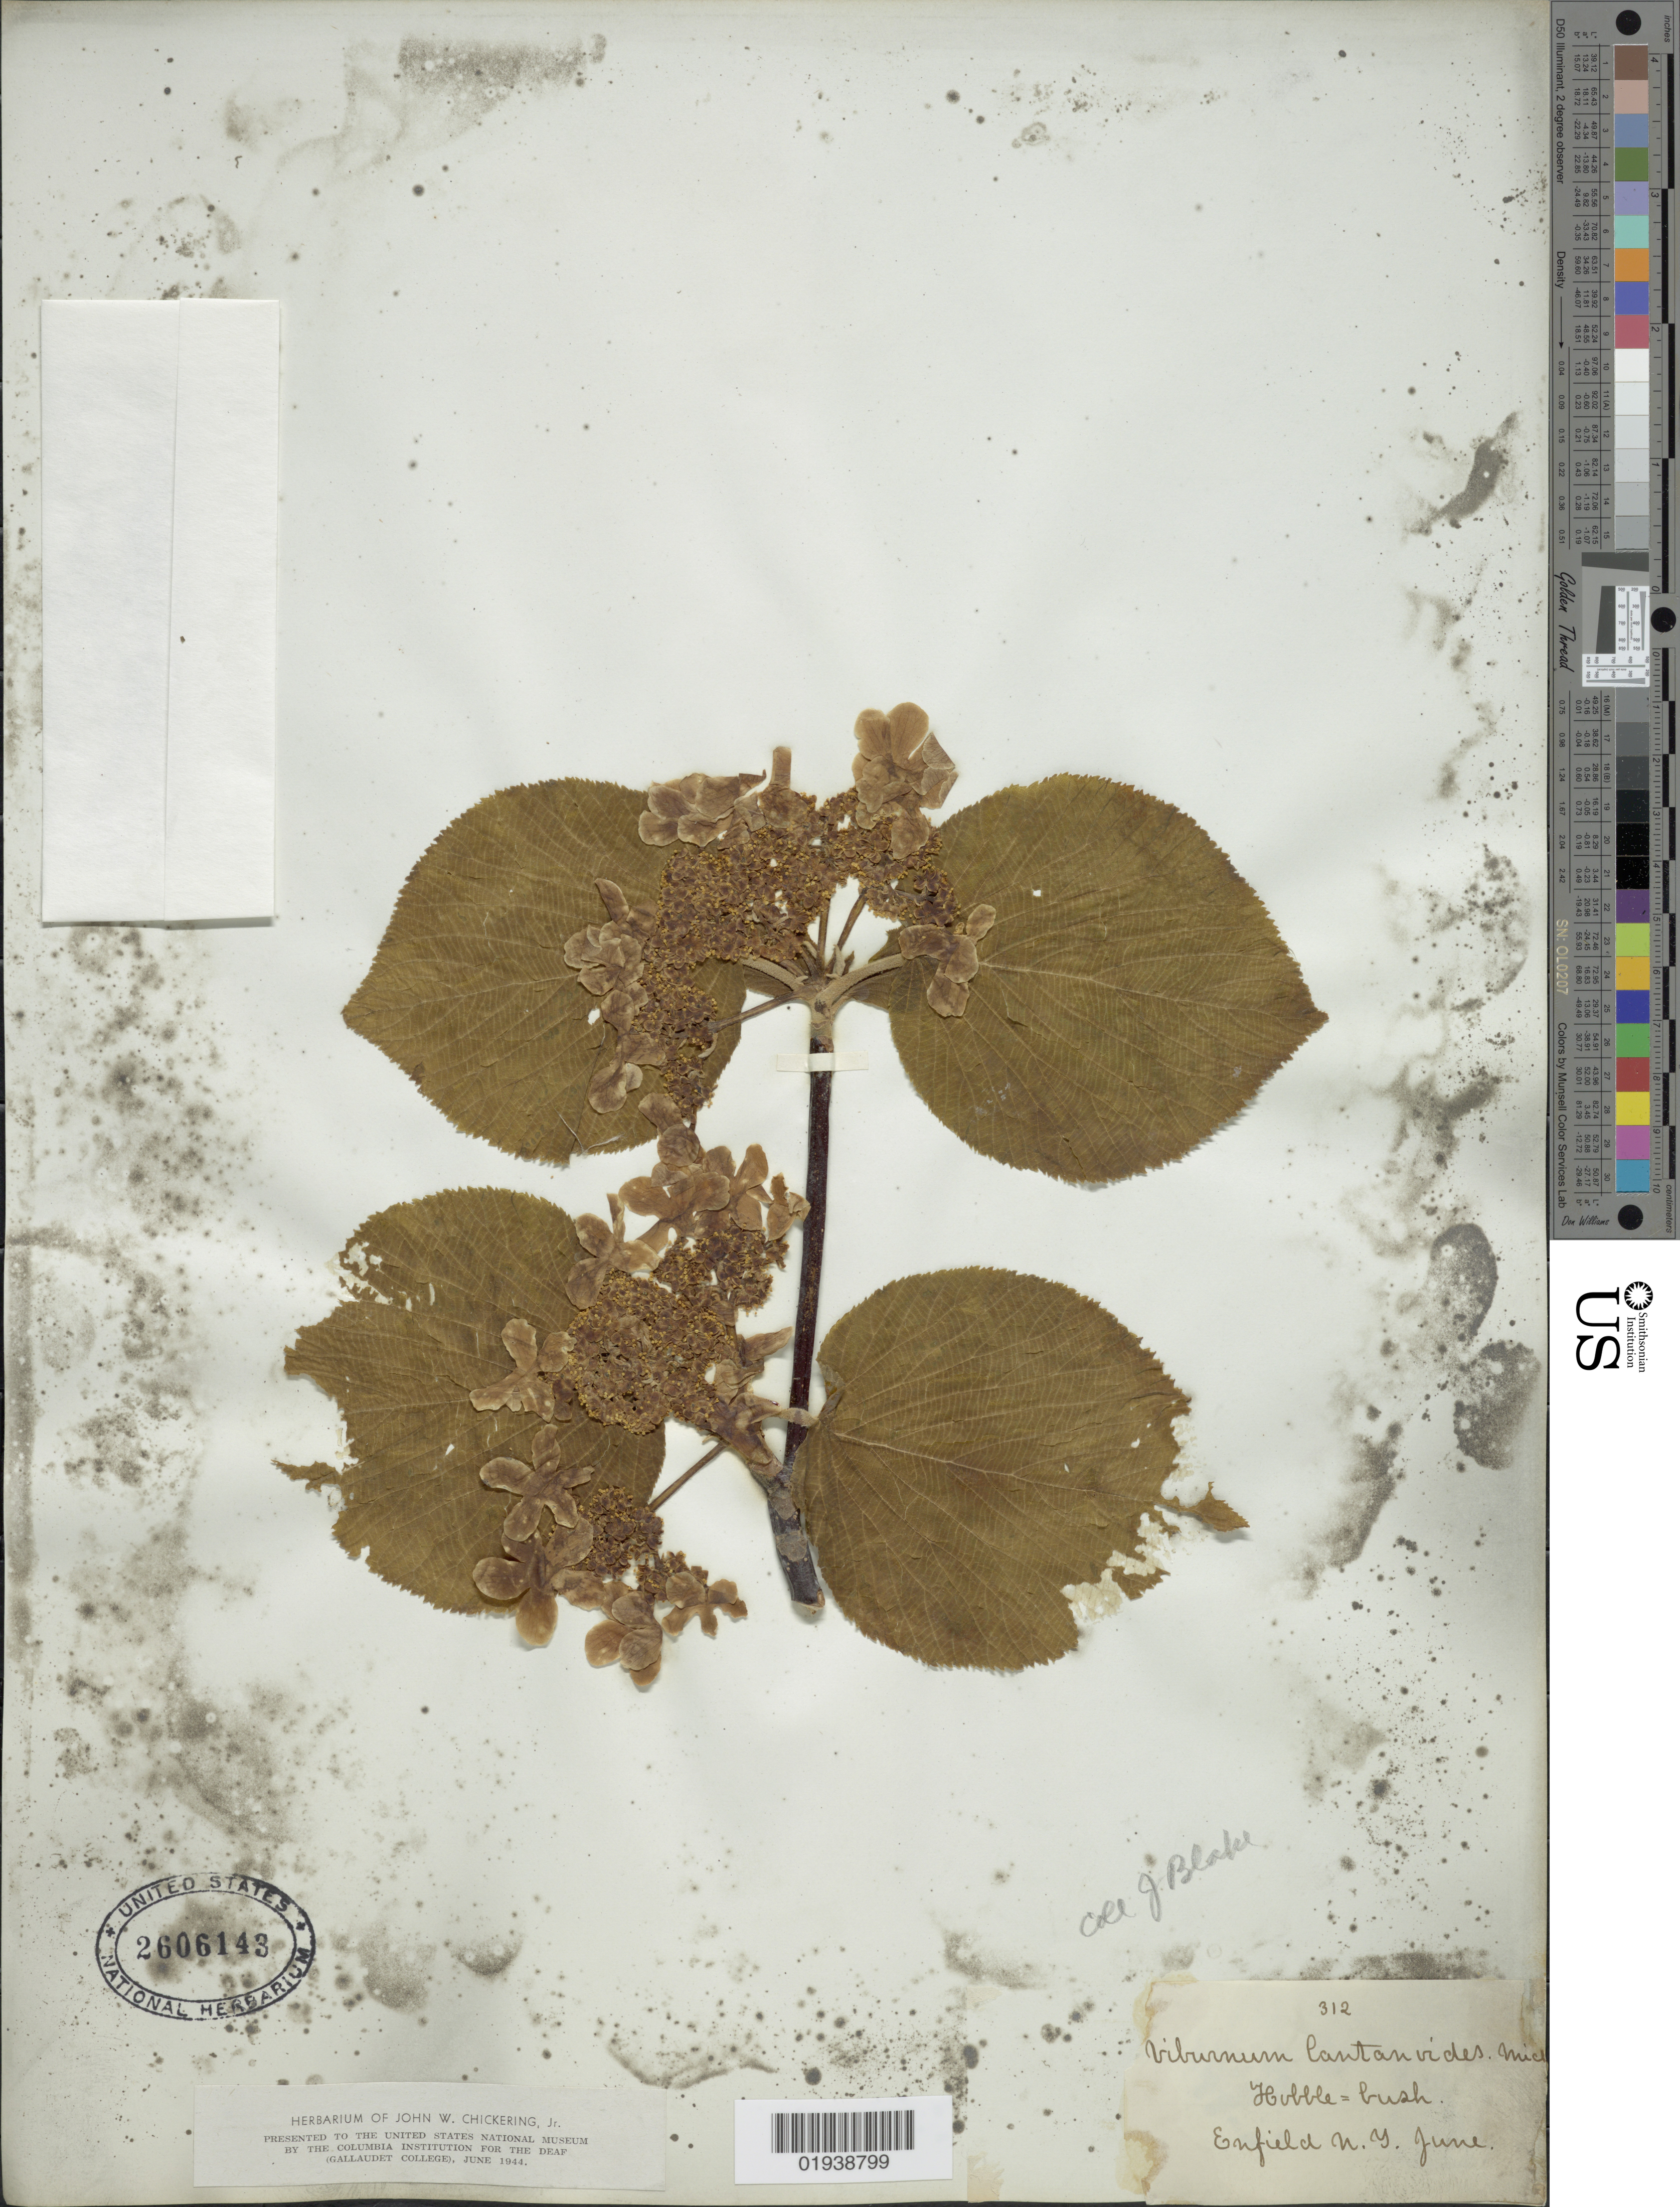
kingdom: Plantae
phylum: Tracheophyta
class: Magnoliopsida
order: Dipsacales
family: Viburnaceae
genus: Viburnum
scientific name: Viburnum lantanoides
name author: Michx.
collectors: J. Blake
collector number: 312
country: United States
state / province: New York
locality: Enfield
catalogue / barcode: US 2606143